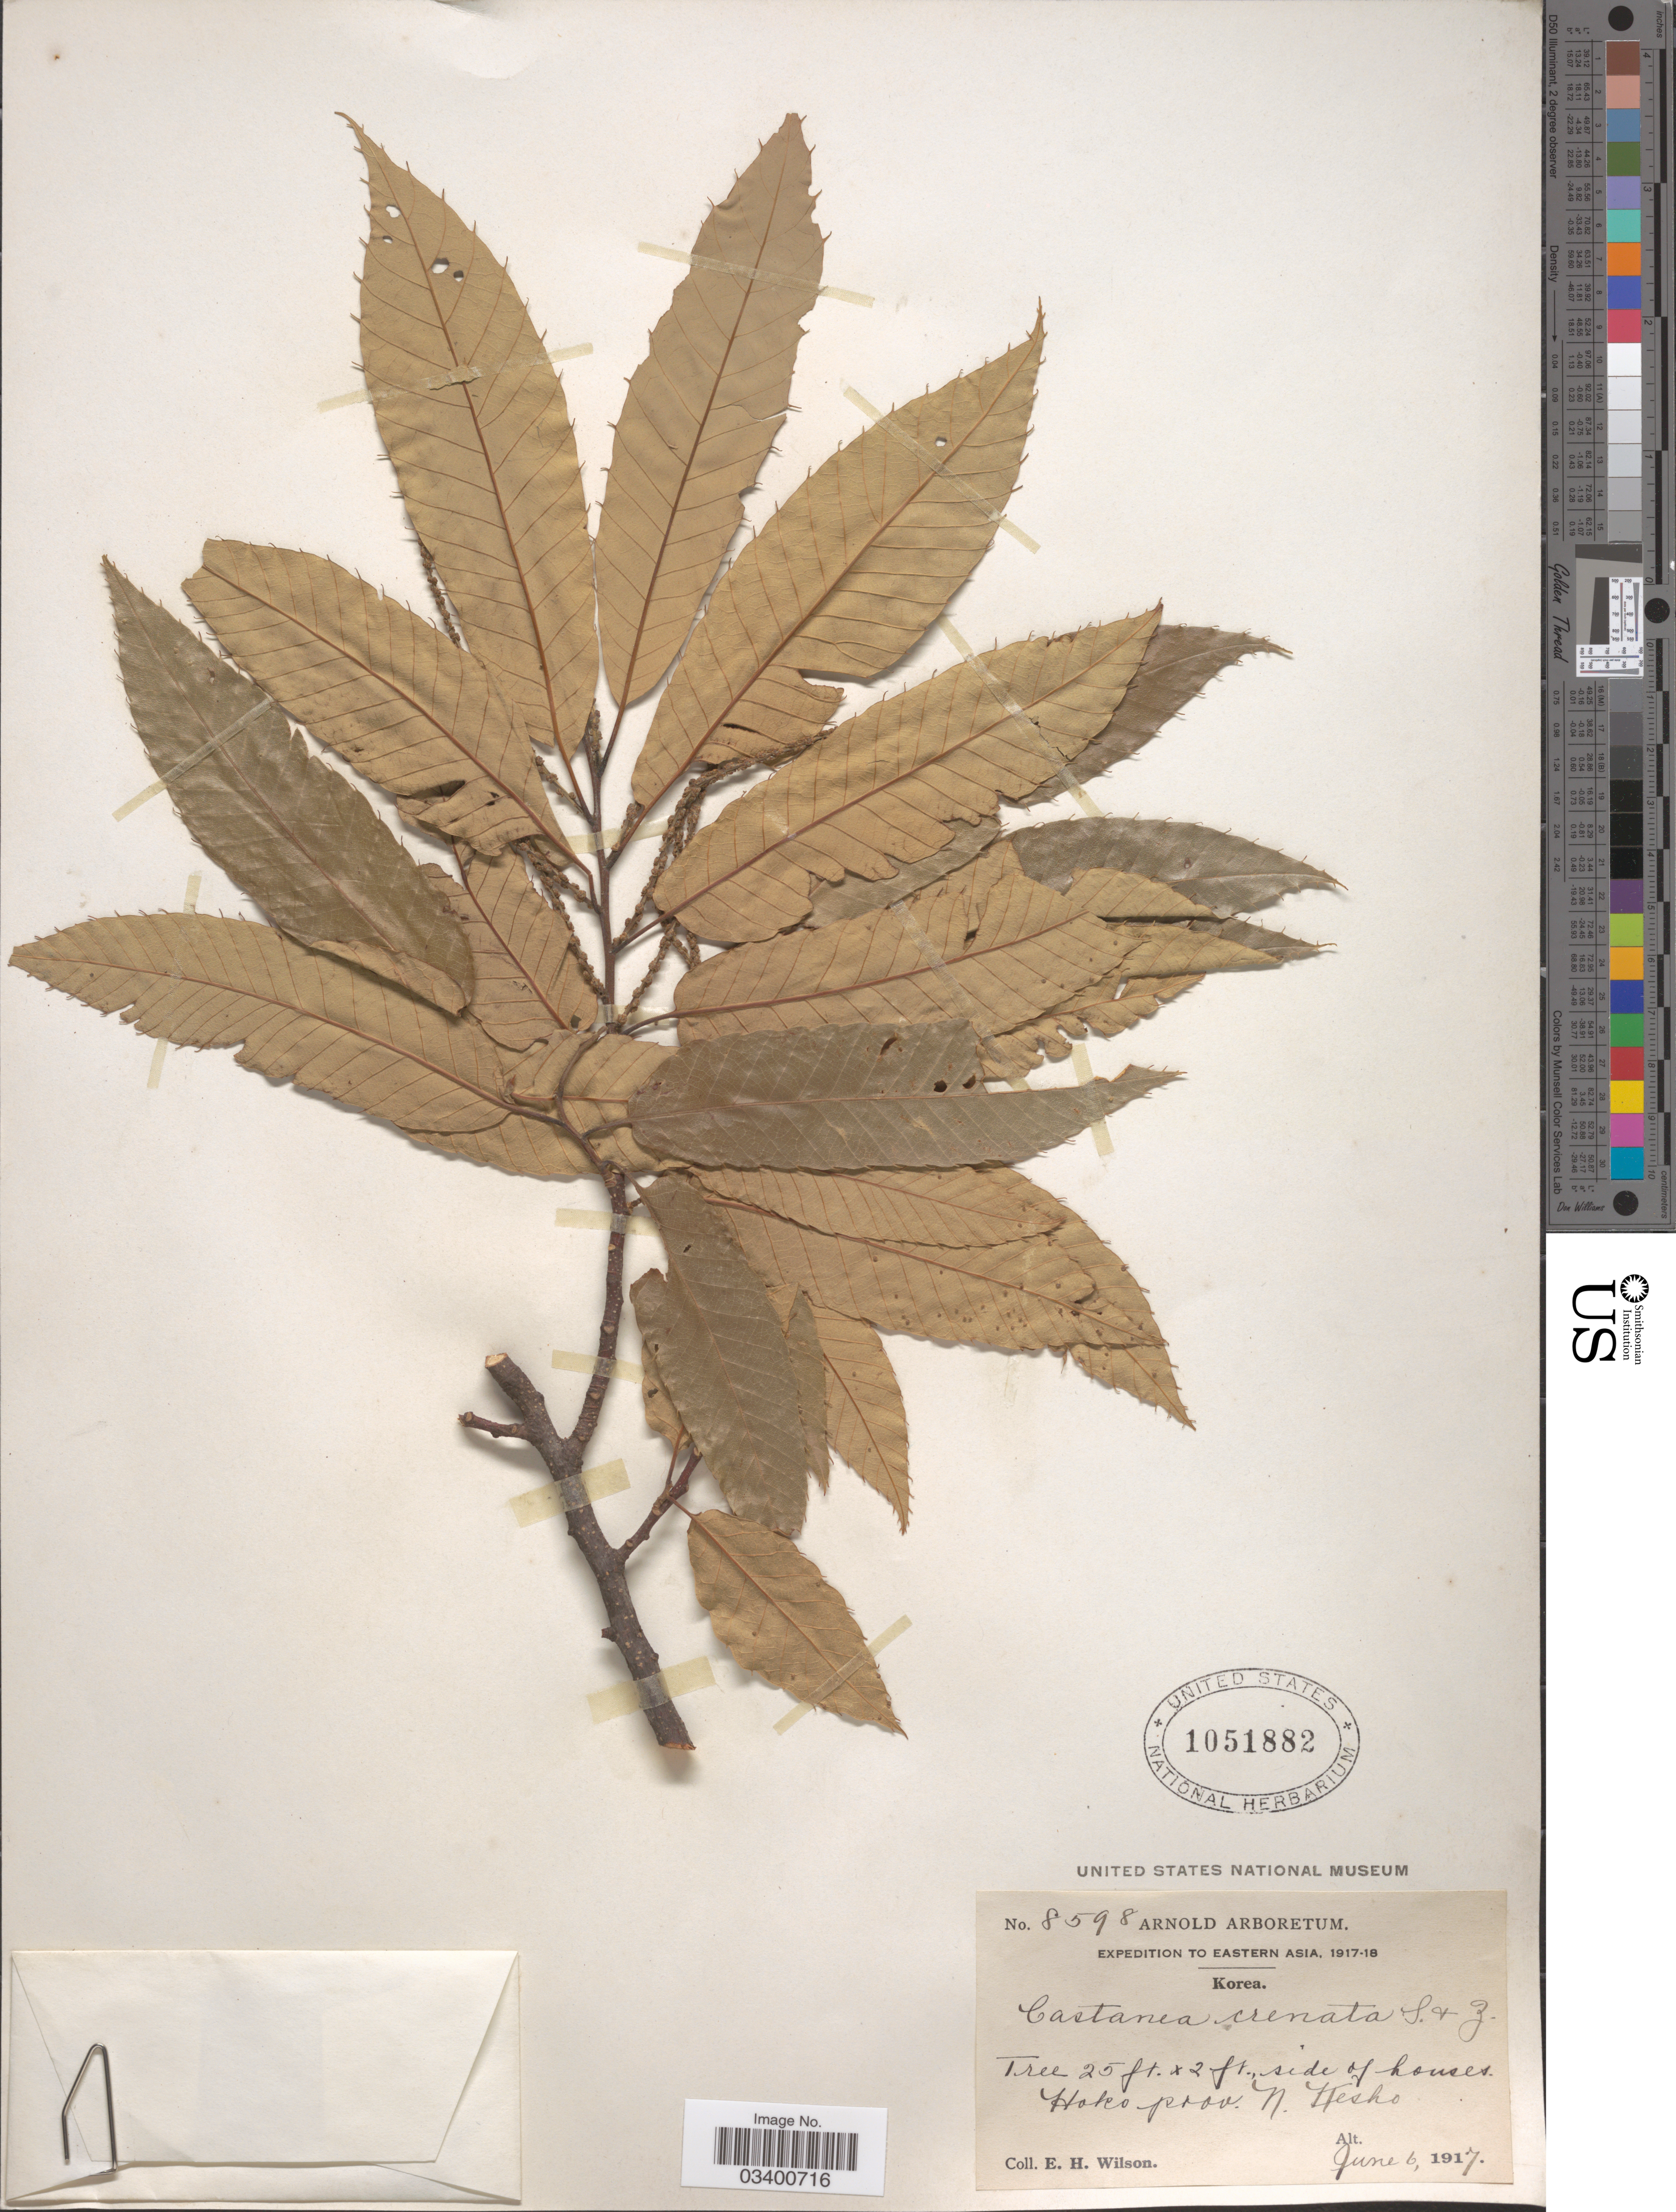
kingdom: Plantae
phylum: Tracheophyta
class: Magnoliopsida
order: Fagales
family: Fagaceae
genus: Castanea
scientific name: Castanea crenata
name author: Siebold & Zucc.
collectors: E. Wilson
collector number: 8598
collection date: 1917-06-06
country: South Korea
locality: Hako prov. N. Kesho.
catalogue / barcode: US 1051882